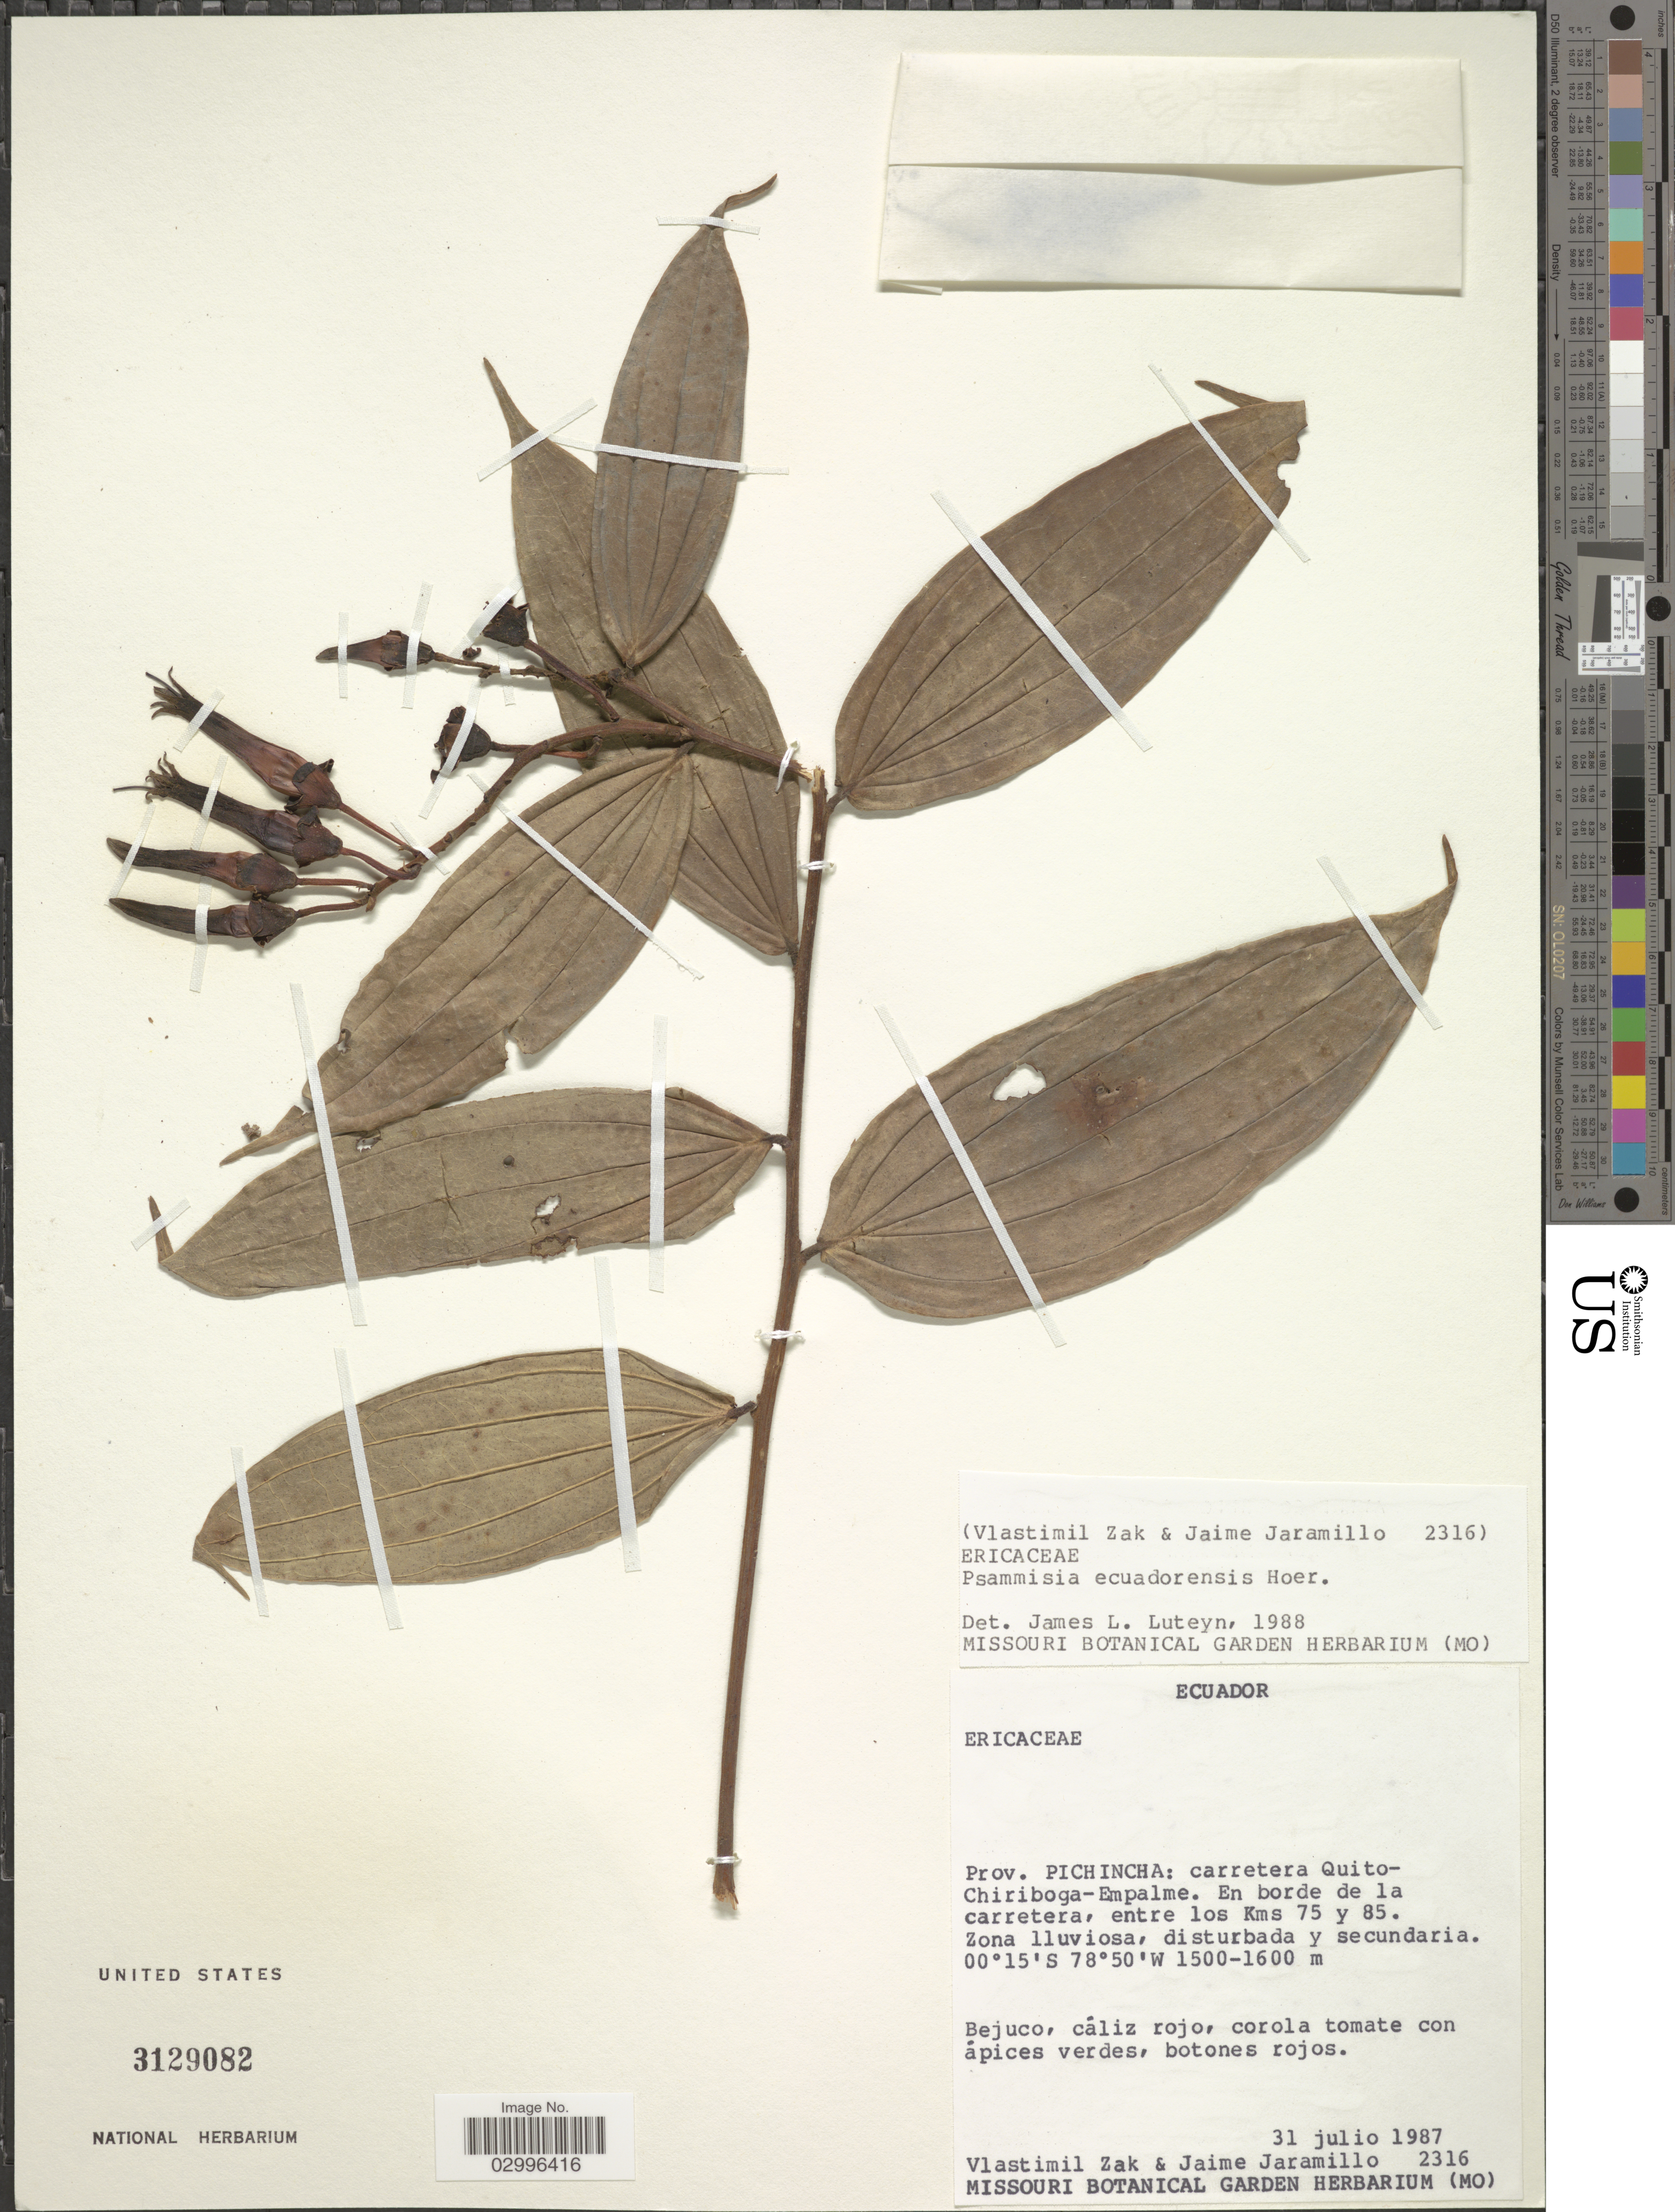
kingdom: Plantae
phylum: Tracheophyta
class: Magnoliopsida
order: Ericales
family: Ericaceae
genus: Psammisia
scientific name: Psammisia ecuadorensis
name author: Hoerold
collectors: V. Zak & J. Jaramillo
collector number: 2316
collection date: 1987-07-31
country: Ecuador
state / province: Pichincha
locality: Carretera Quito-Chiriboga-Empalme. En borde de la carretera, entre los Kms 75 y 85.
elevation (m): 1500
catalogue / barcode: US 3129082